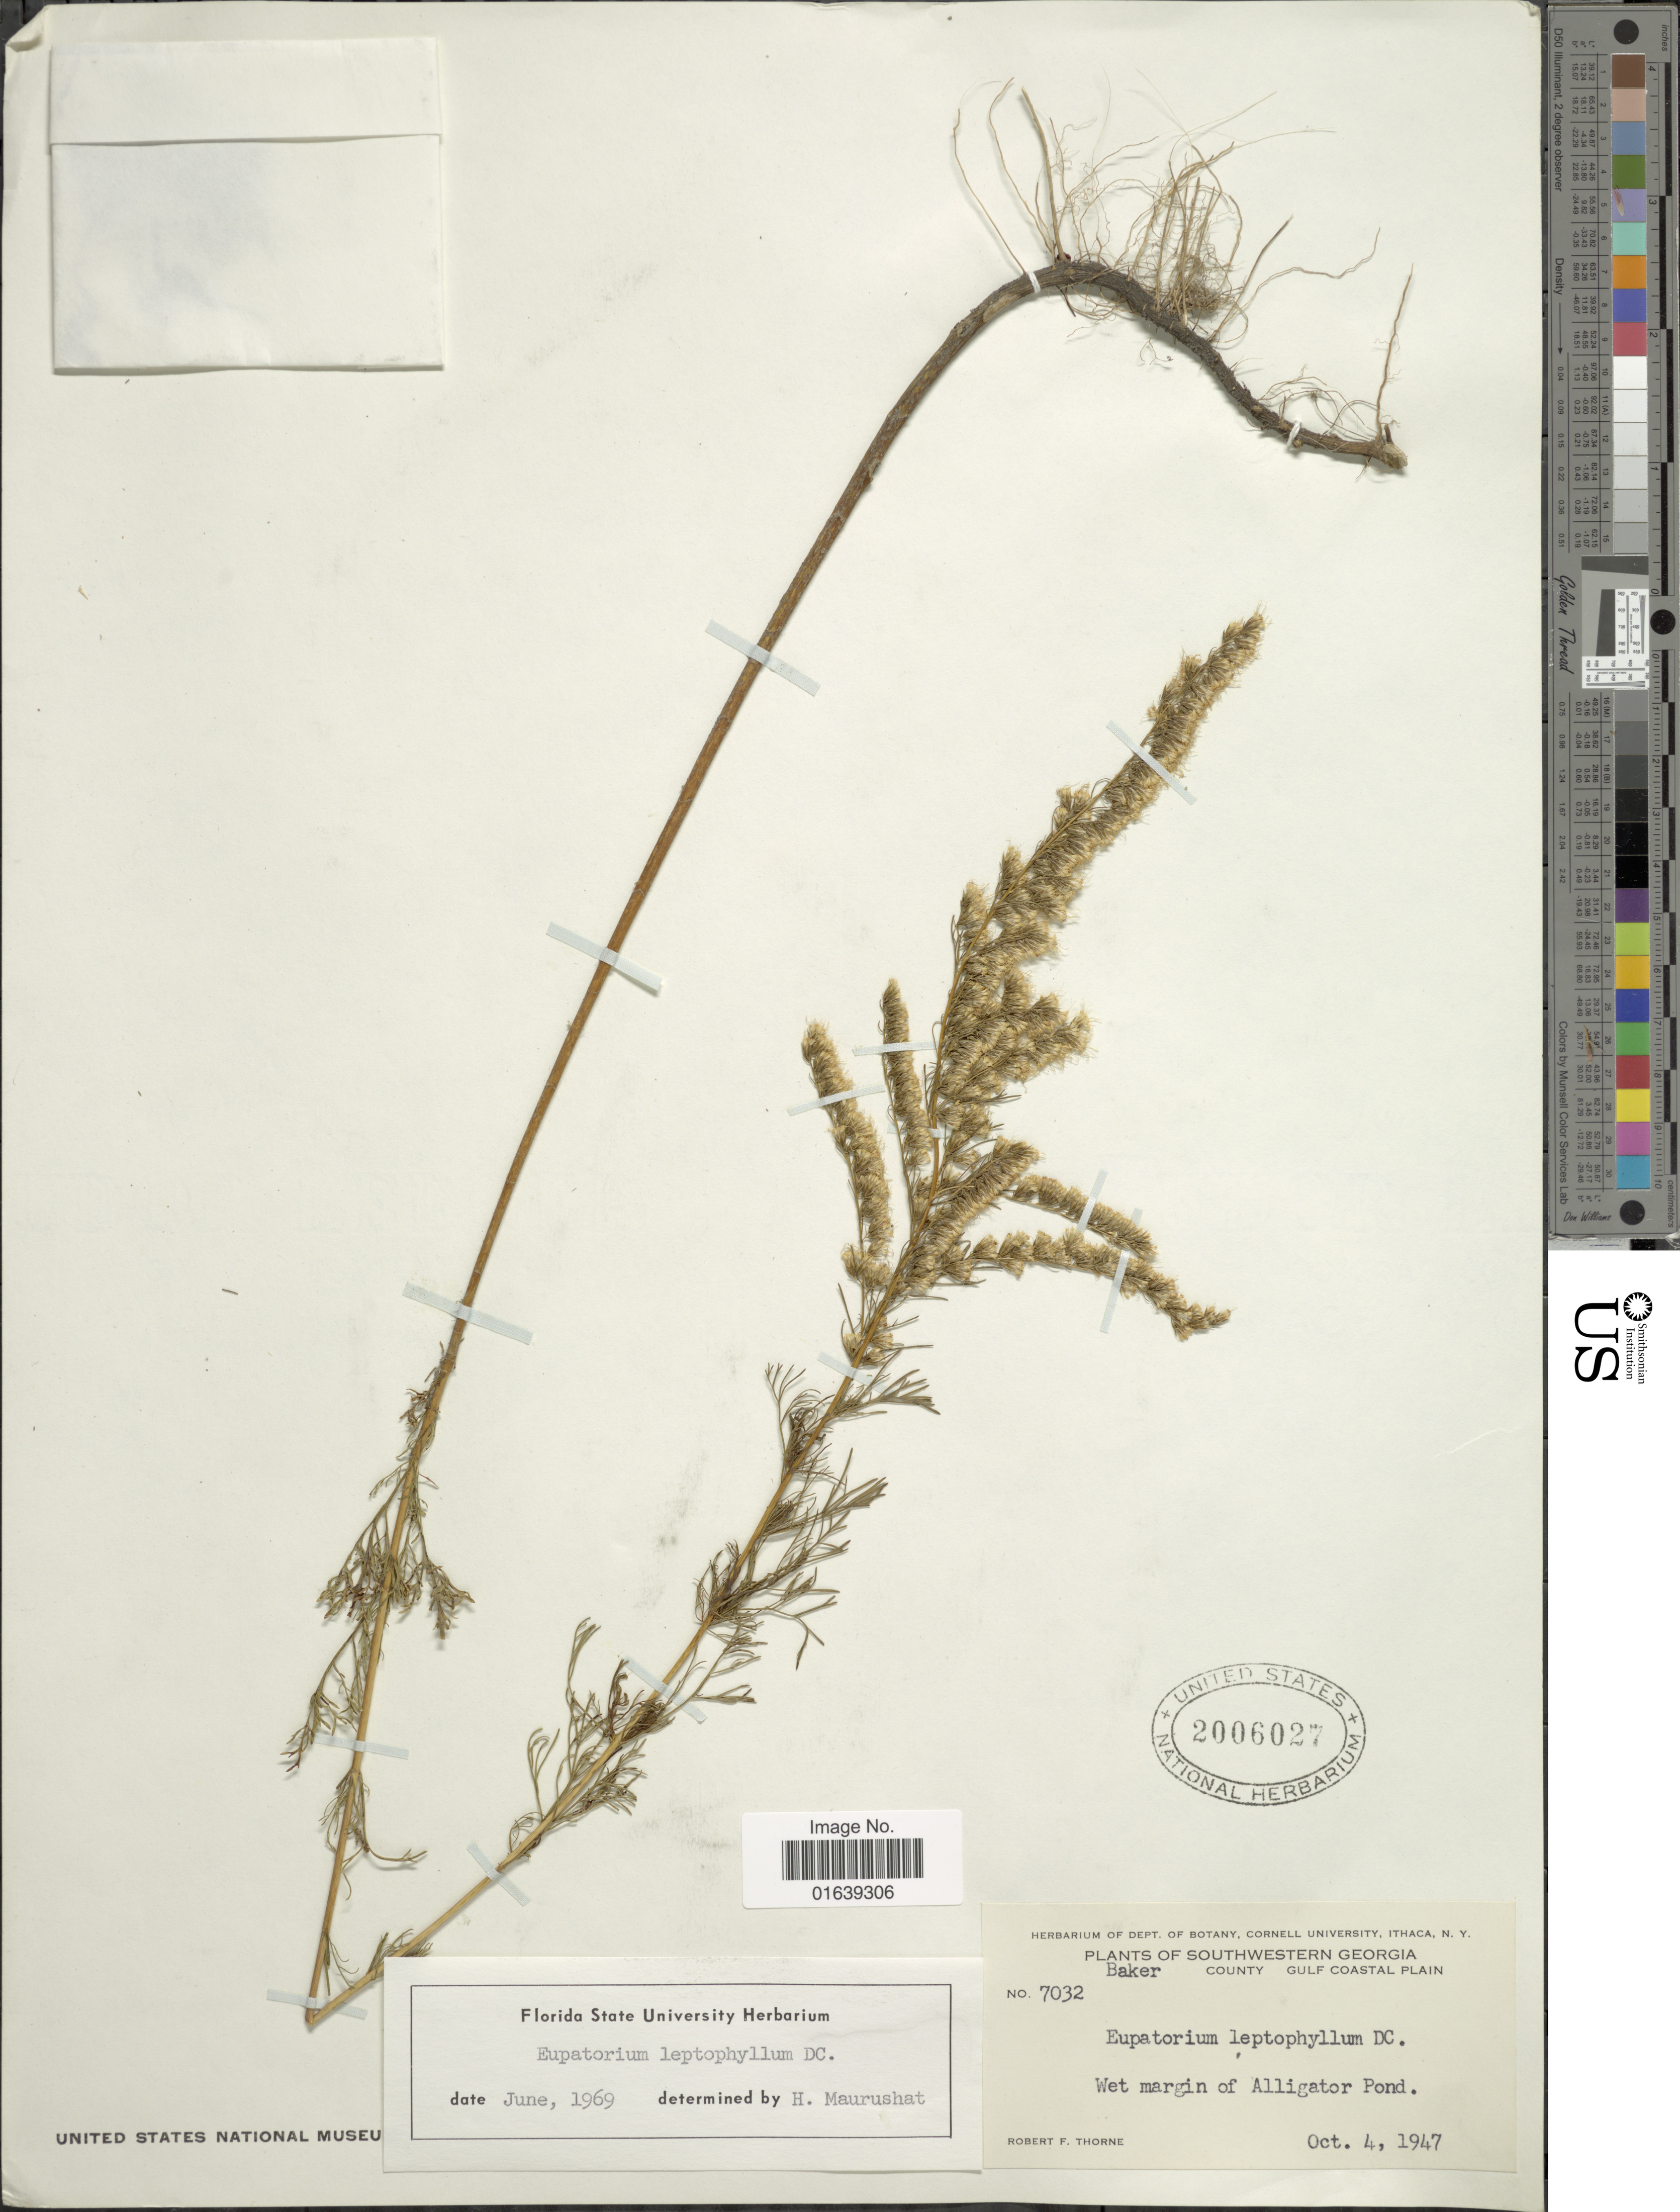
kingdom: Plantae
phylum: Tracheophyta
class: Magnoliopsida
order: Asterales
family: Asteraceae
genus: Eupatorium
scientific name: Eupatorium leptophyllum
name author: DC.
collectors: R. F. Thorne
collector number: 7032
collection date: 1947-10-04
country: United States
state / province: Georgia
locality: Southwestern Georgia. Baker County Gulf Coastal plain. Wet margin of Alligator Pond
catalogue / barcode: US 2006027